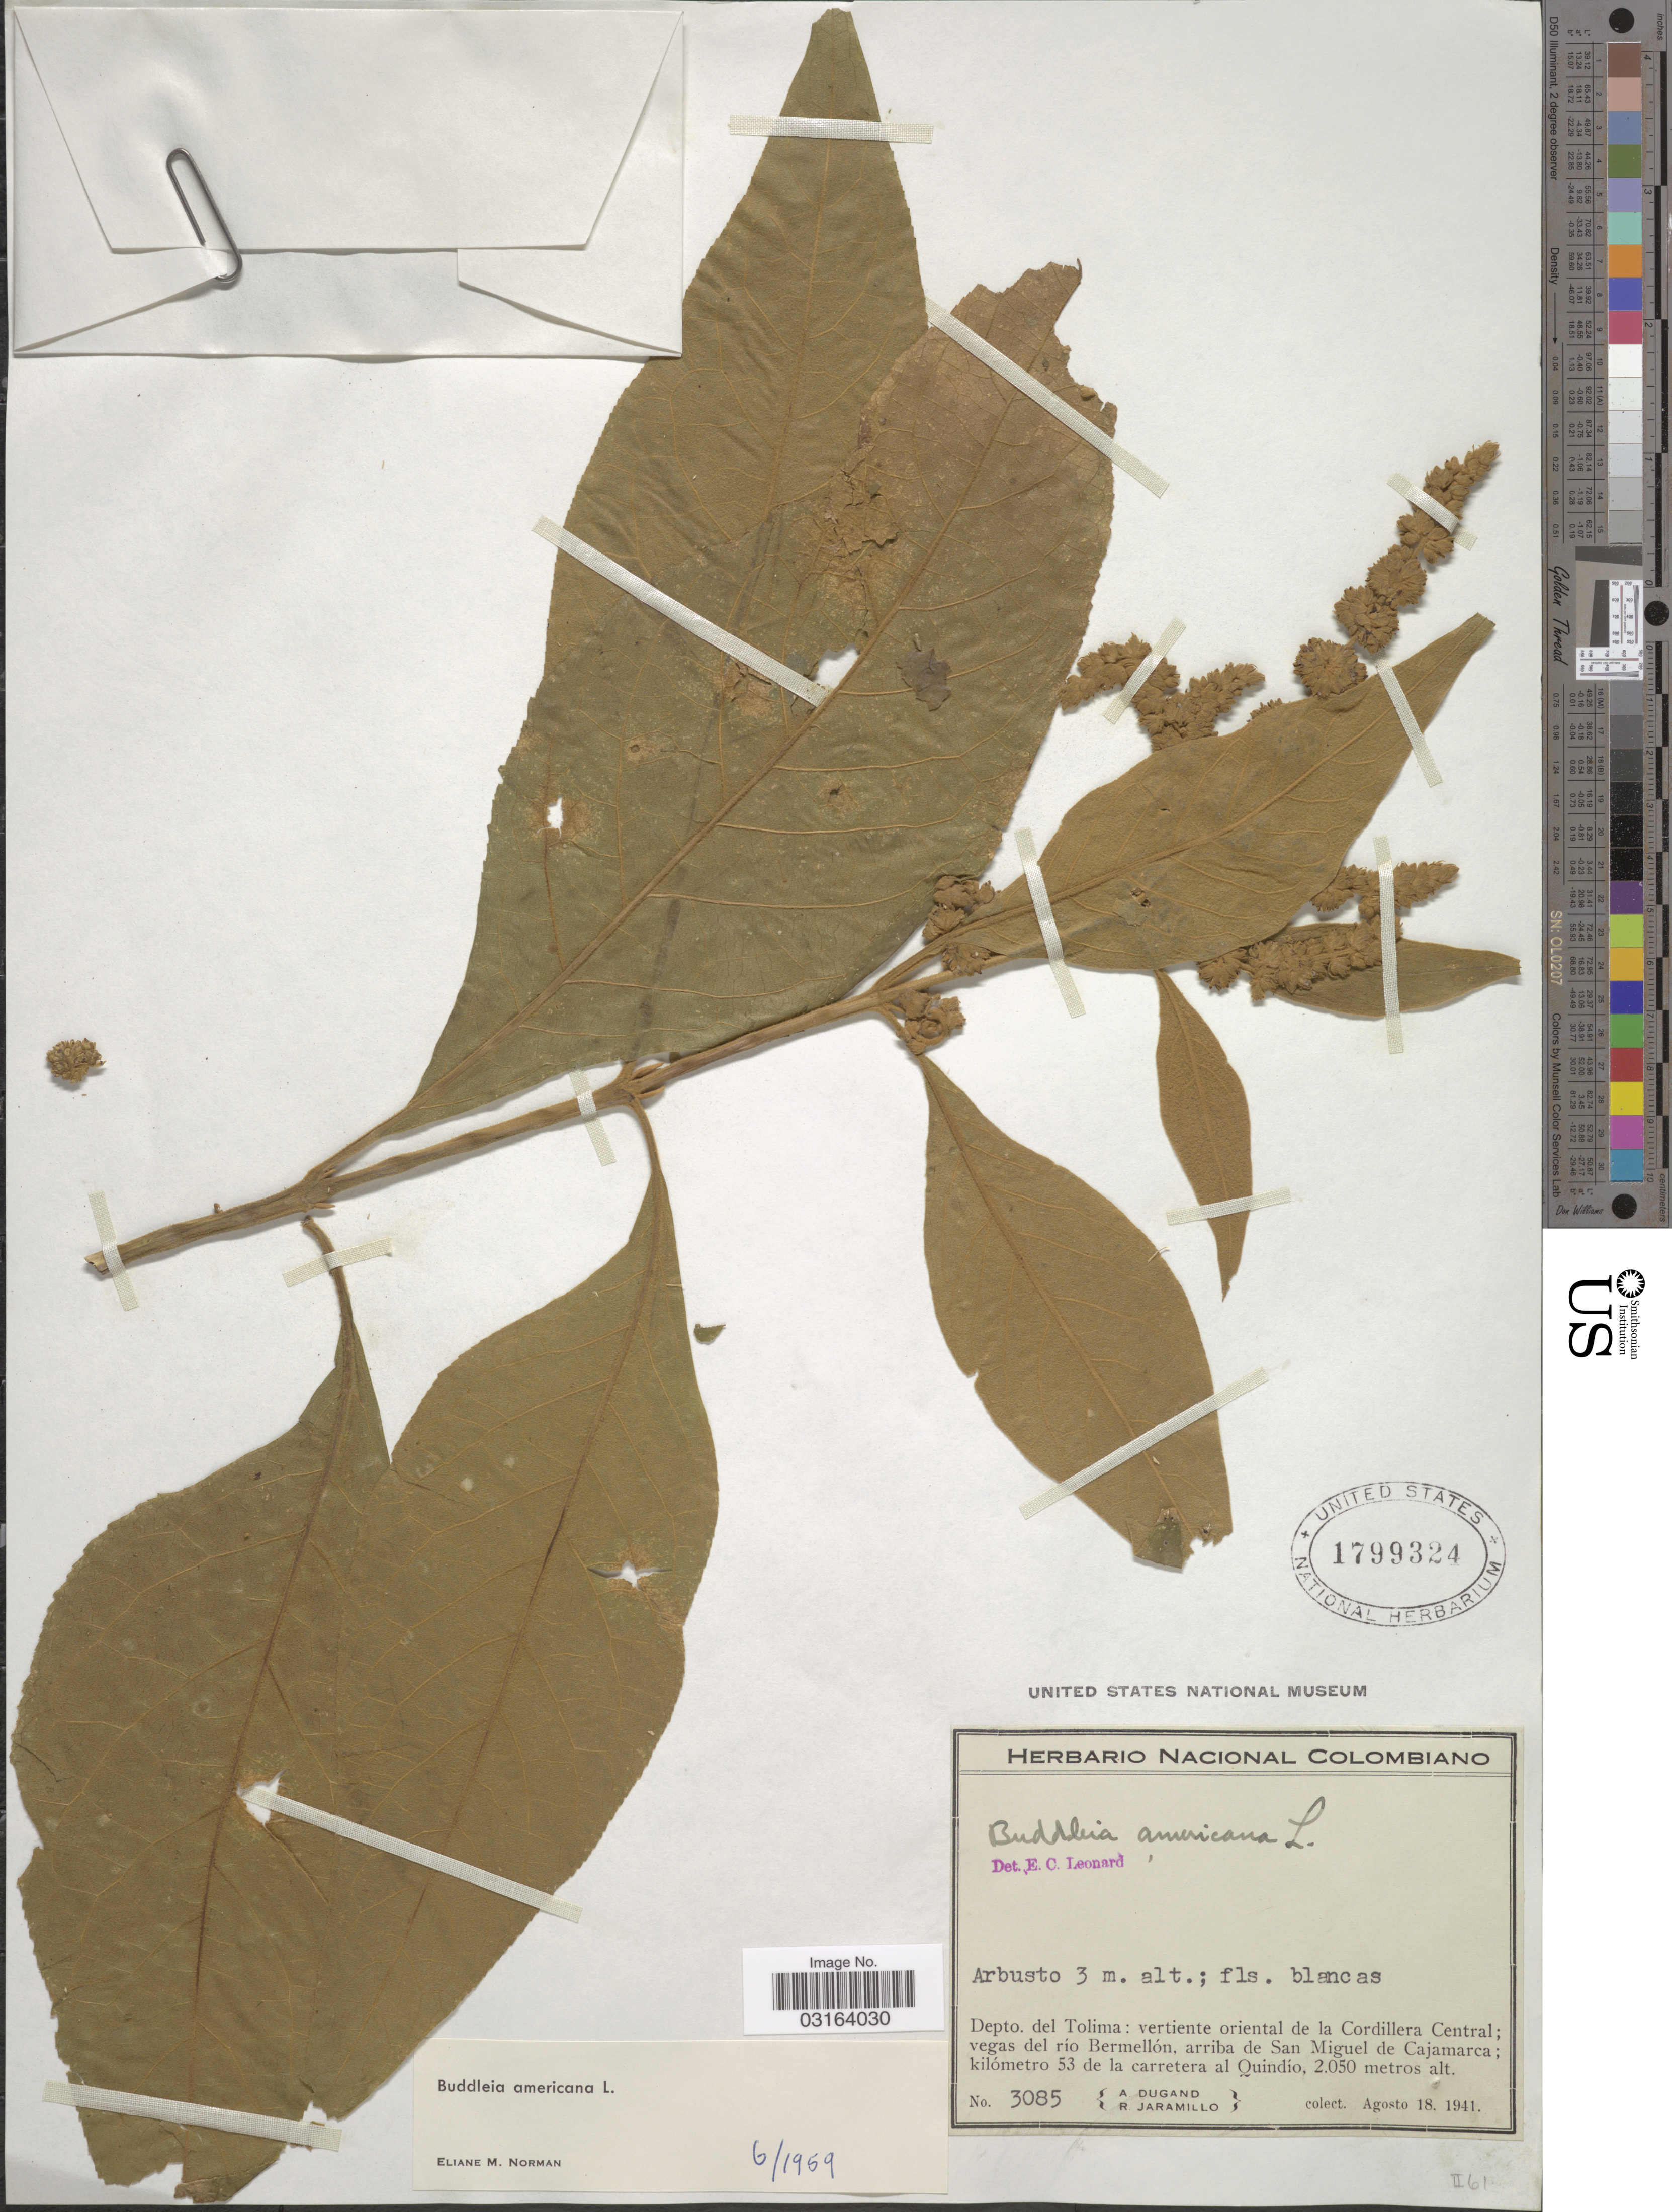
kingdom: Plantae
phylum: Tracheophyta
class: Magnoliopsida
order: Lamiales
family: Scrophulariaceae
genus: Buddleja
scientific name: Buddleja americana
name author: L.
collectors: A. Dugand & R. Jaramillo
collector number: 3085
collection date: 1941-08-18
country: Colombia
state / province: Tolima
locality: Depto. del Tolima: vertiente oriental de la Cordillera Central; vegas del rio Bermellón, arriba de San Miguel de Cajamarca; kilómetro 53 de la carretera al Quindío.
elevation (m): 2050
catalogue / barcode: US 1799324